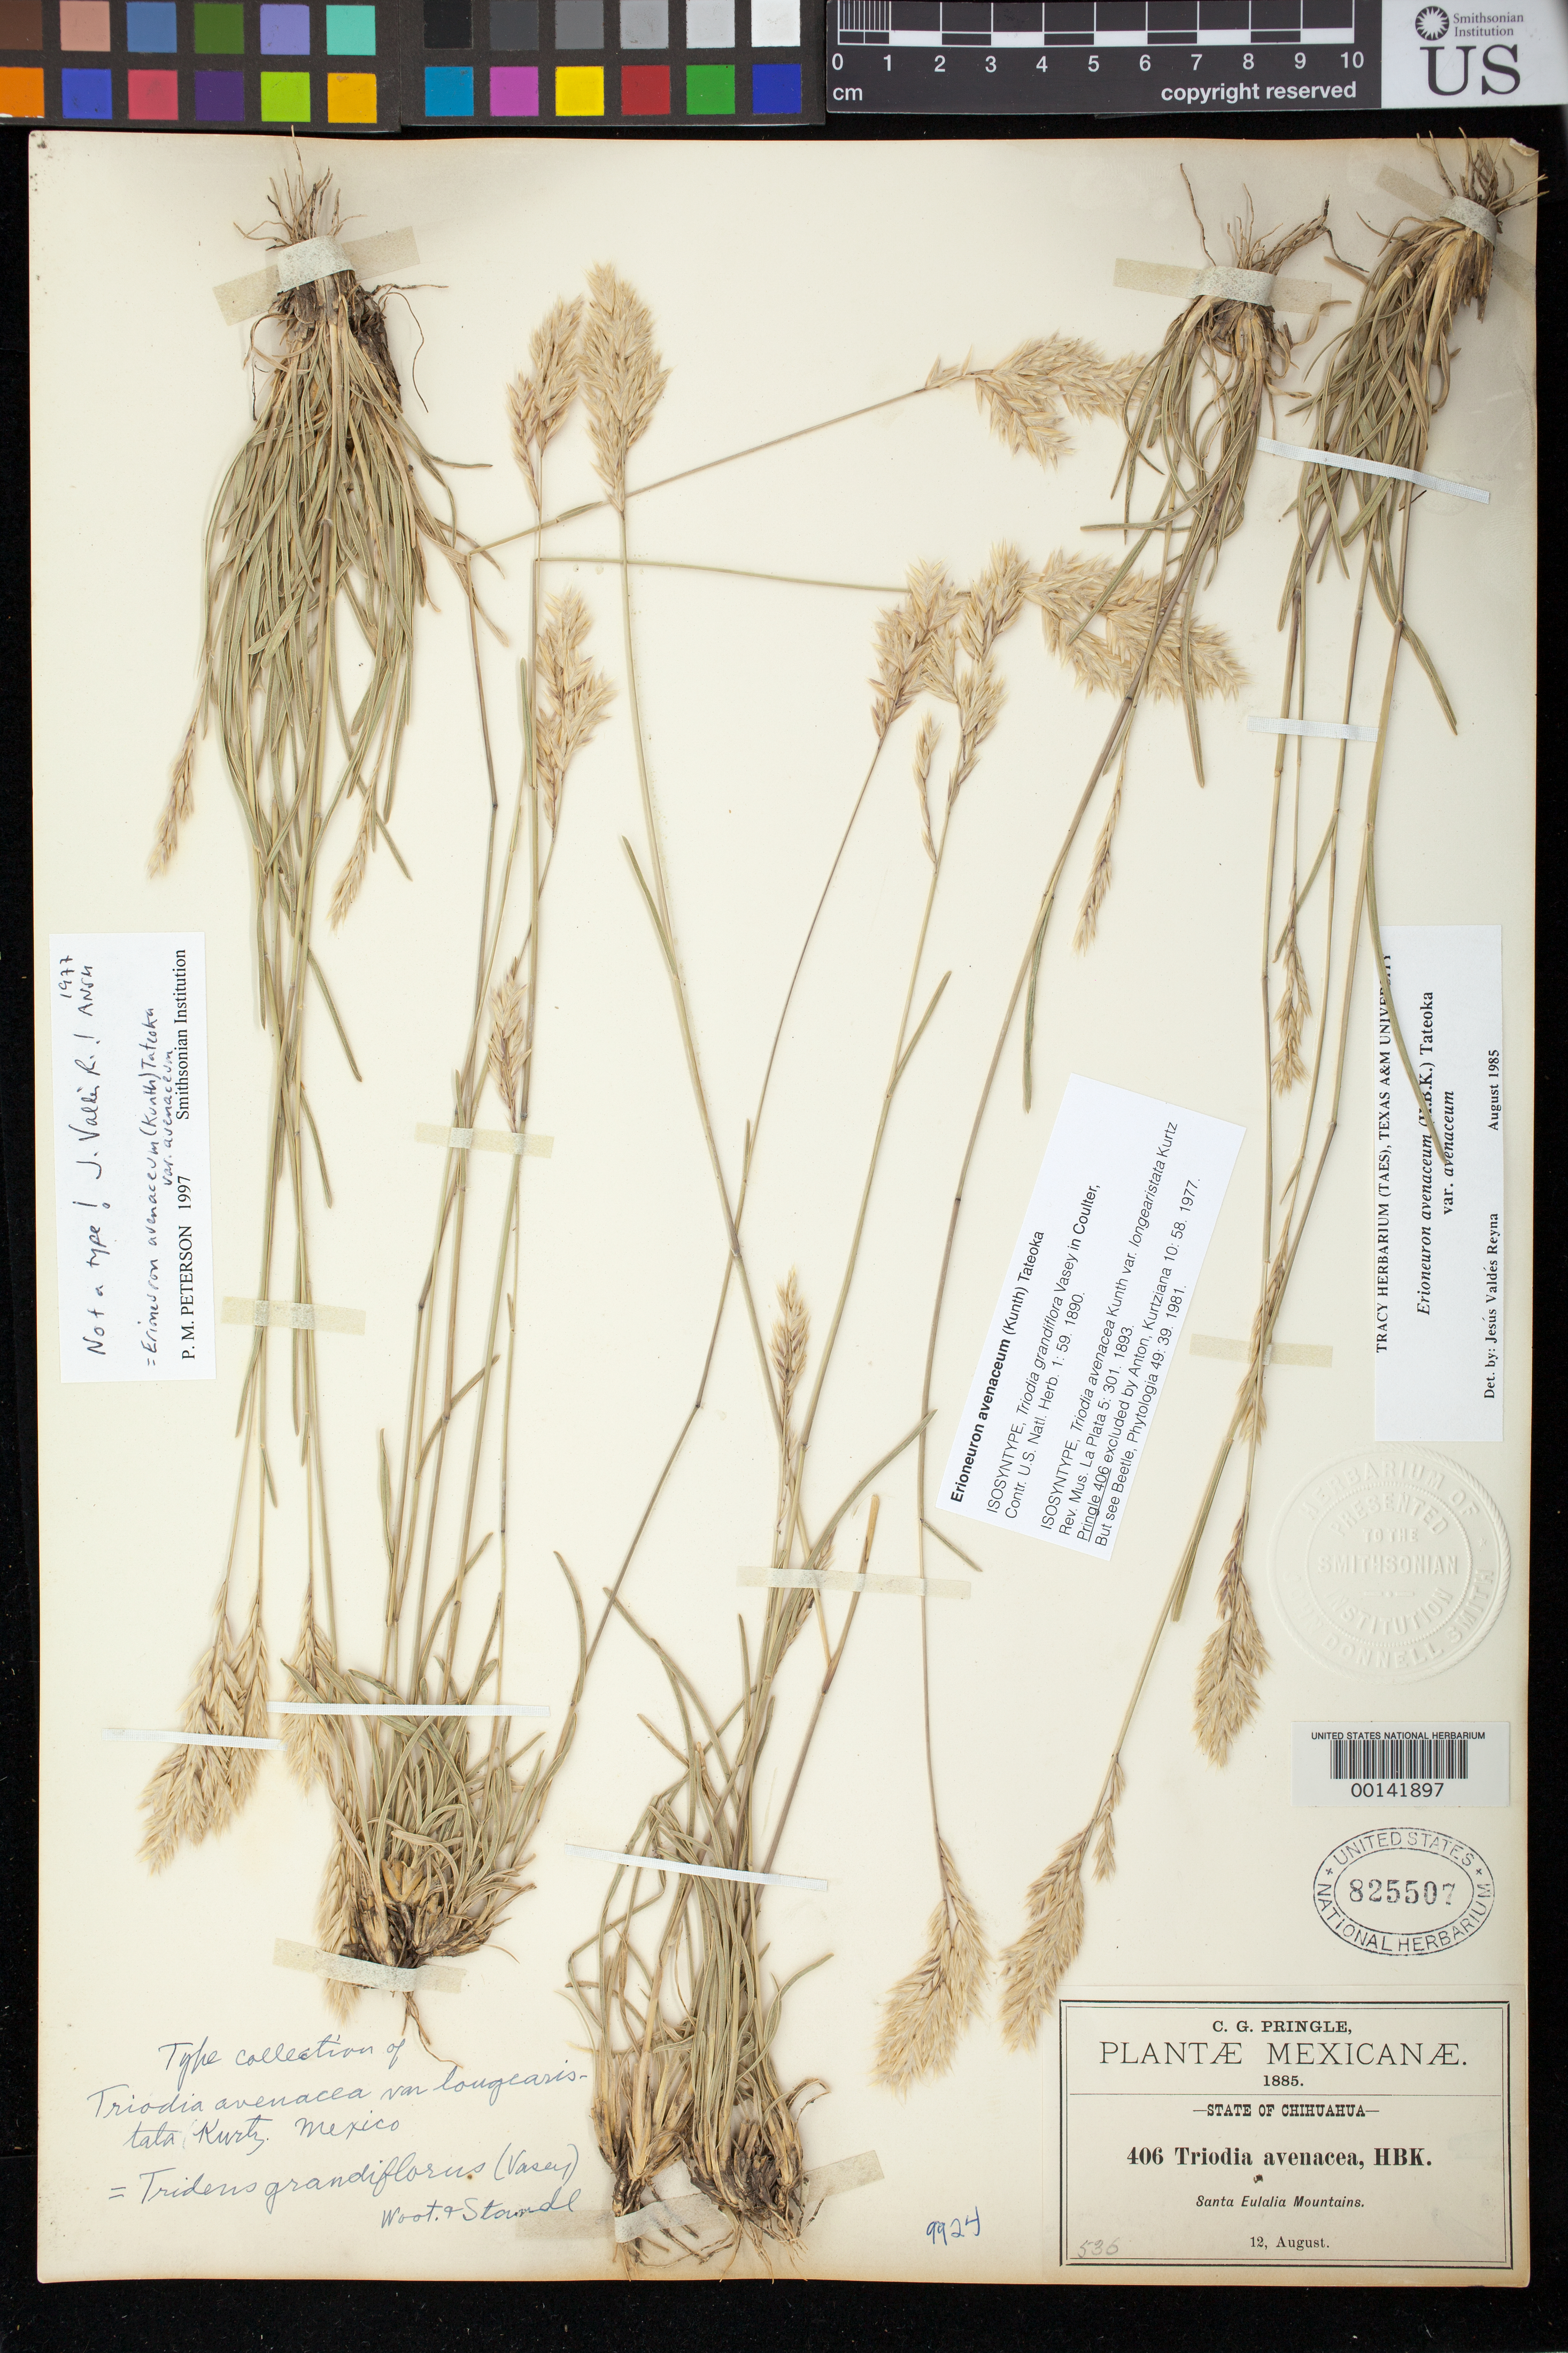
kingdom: Plantae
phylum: Tracheophyta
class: Liliopsida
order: Poales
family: Poaceae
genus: Triodia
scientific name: Triodia grandiflora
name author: Vasey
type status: Isosyntype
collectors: C. G. Pringle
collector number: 406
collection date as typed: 12 Aug 1885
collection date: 1885-08-12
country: Mexico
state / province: Chihuahua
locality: Santa Eulalia Mountains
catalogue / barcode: US 825507